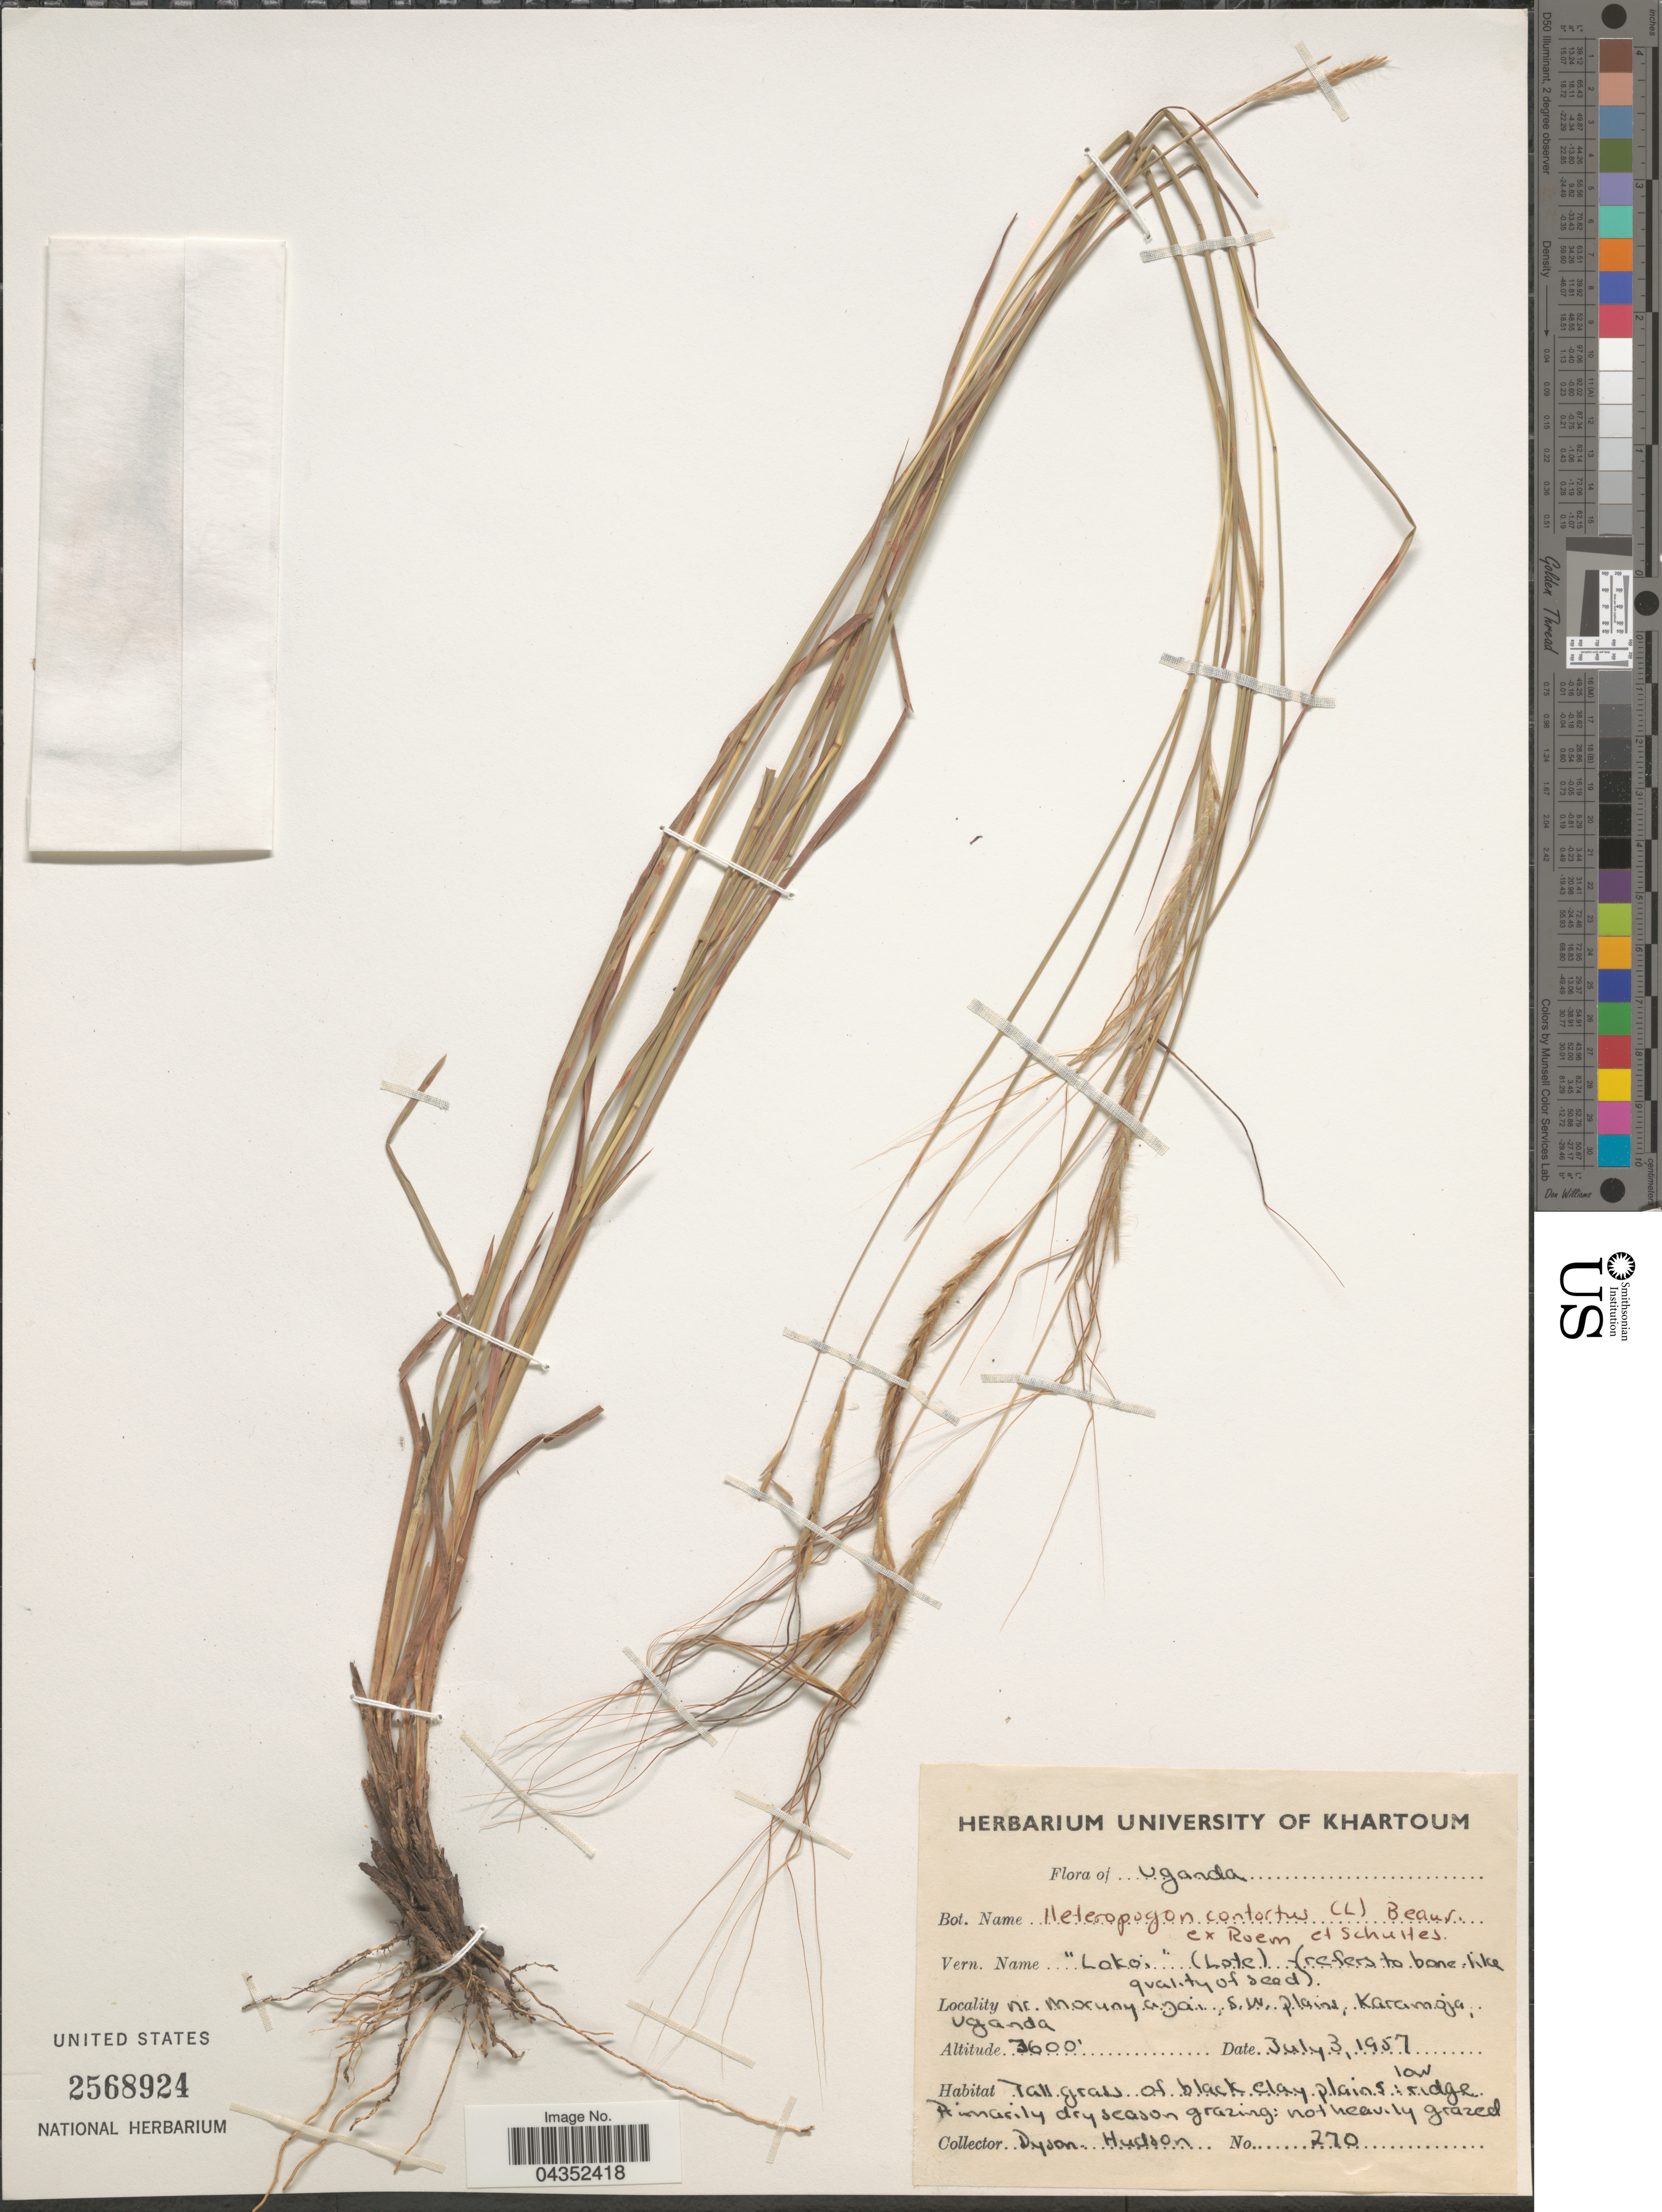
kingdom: Plantae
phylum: Tracheophyta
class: Liliopsida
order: Poales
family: Poaceae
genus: Heteropogon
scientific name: Heteropogon contortus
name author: (L.) P. Beauv. ex Roem. & Schult.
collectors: Dyson-Hudson, --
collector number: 270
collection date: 1957-07-03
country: Uganda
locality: Nr. Morunyangai, S.W. plains, Karamoja.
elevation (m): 1097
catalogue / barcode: US 2568924